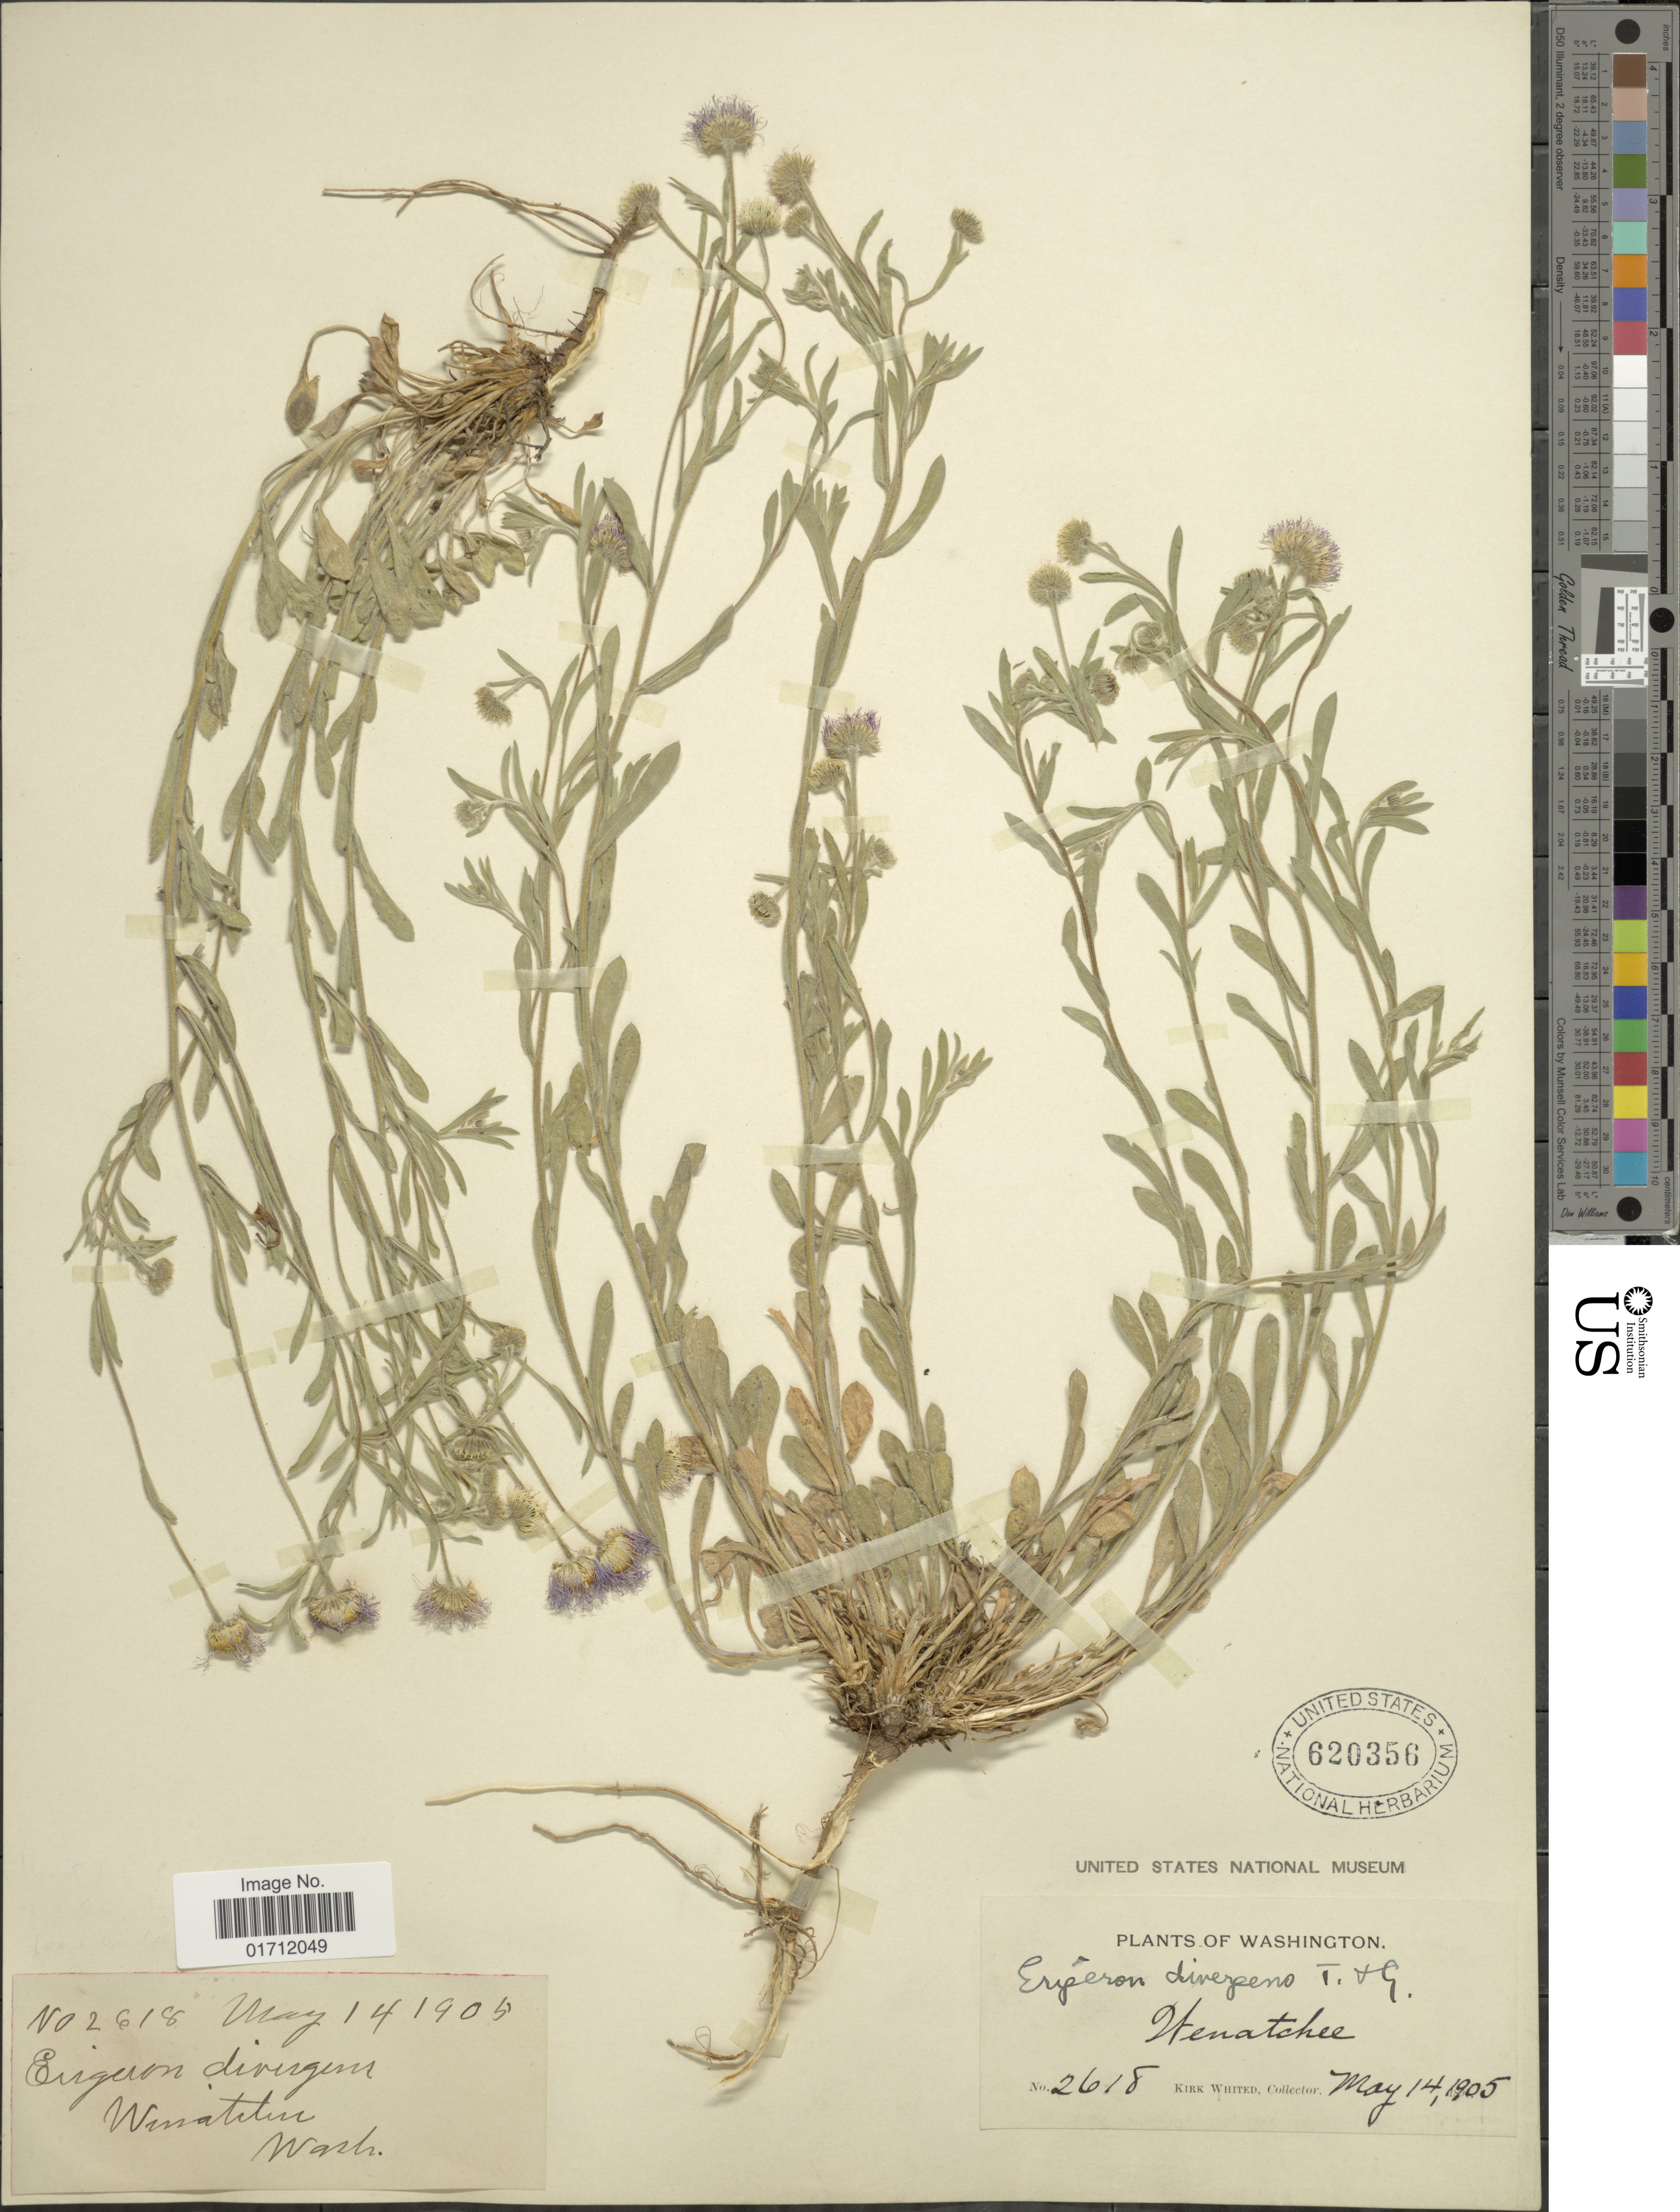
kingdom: Plantae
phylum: Tracheophyta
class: Magnoliopsida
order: Asterales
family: Asteraceae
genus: Erigeron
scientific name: Erigeron divergens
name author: Torr. & A. Gray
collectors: K. Whited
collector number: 2618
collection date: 1905-05-14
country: United States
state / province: Washington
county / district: Chelan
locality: Wenatchee.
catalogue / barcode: US 620356